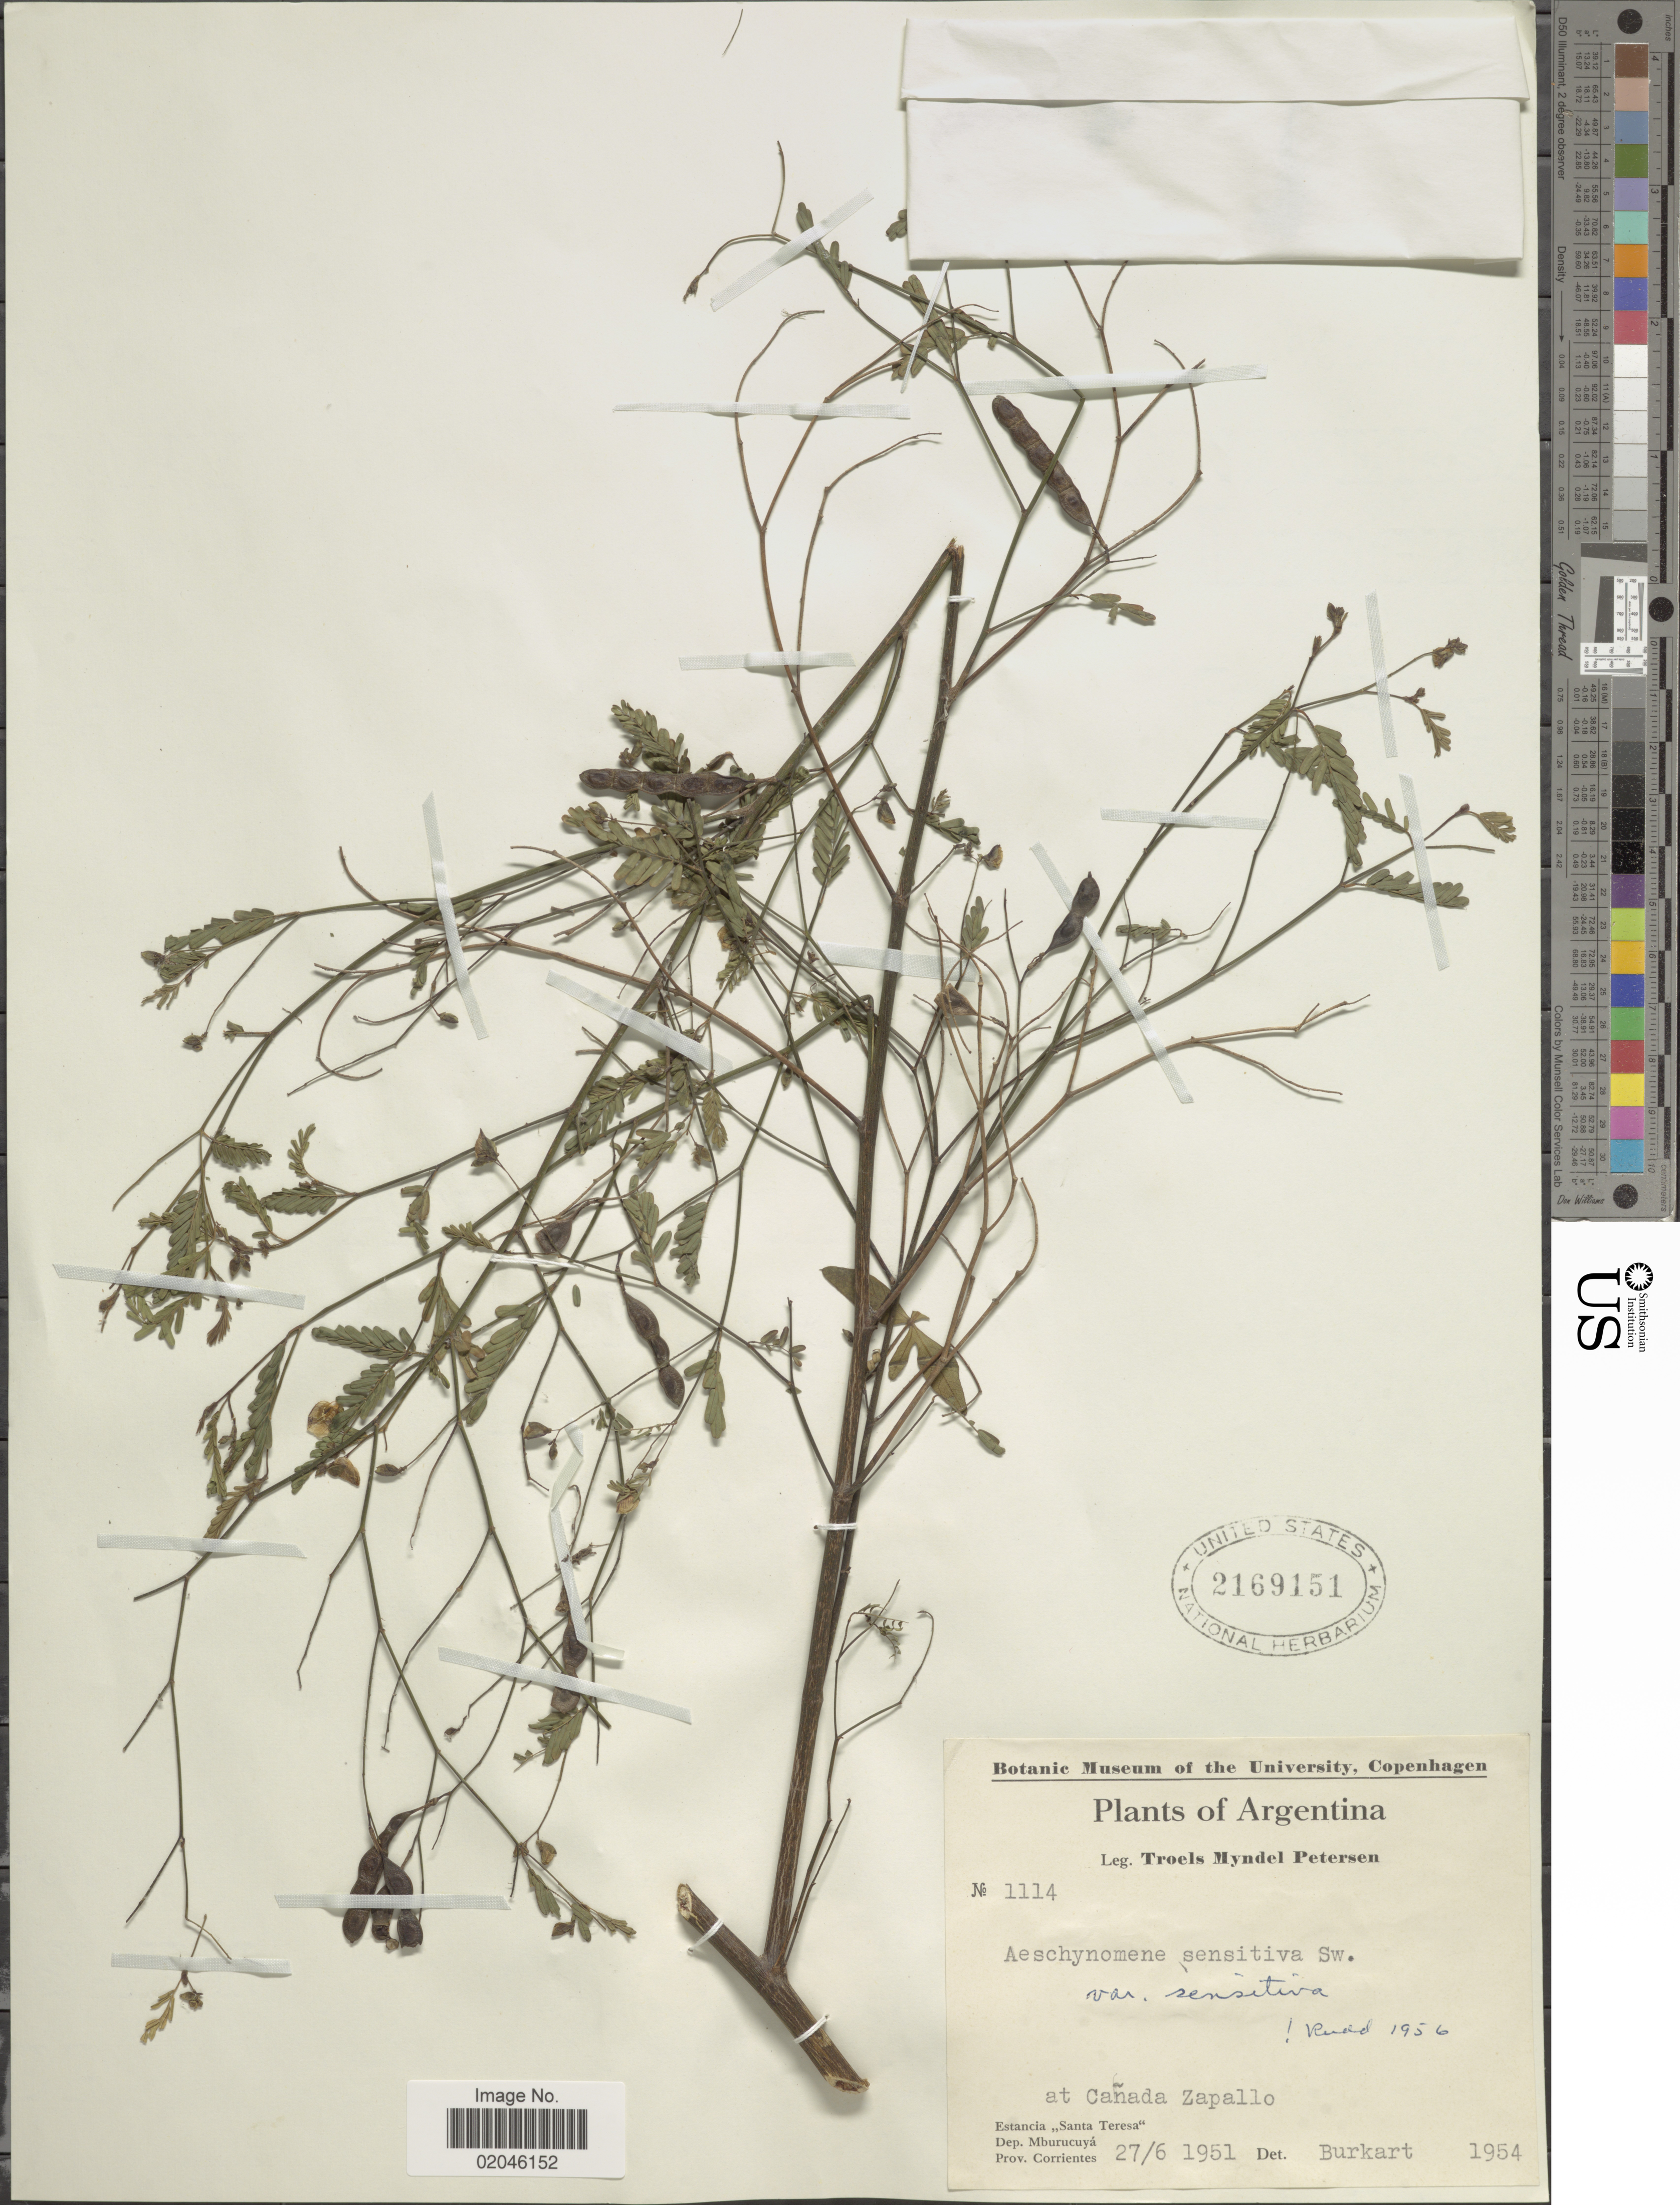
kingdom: Plantae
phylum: Tracheophyta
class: Magnoliopsida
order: Fabales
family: Fabaceae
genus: Aeschynomene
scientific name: Aeschynomene sensitiva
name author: Sw.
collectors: T. Pederson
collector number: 1114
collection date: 1951-06-27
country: Argentina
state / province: Corrientes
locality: At Canada Zapallo, Estancia "Santa Teresa", Dep. Mburucuya.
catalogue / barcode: US 2169151